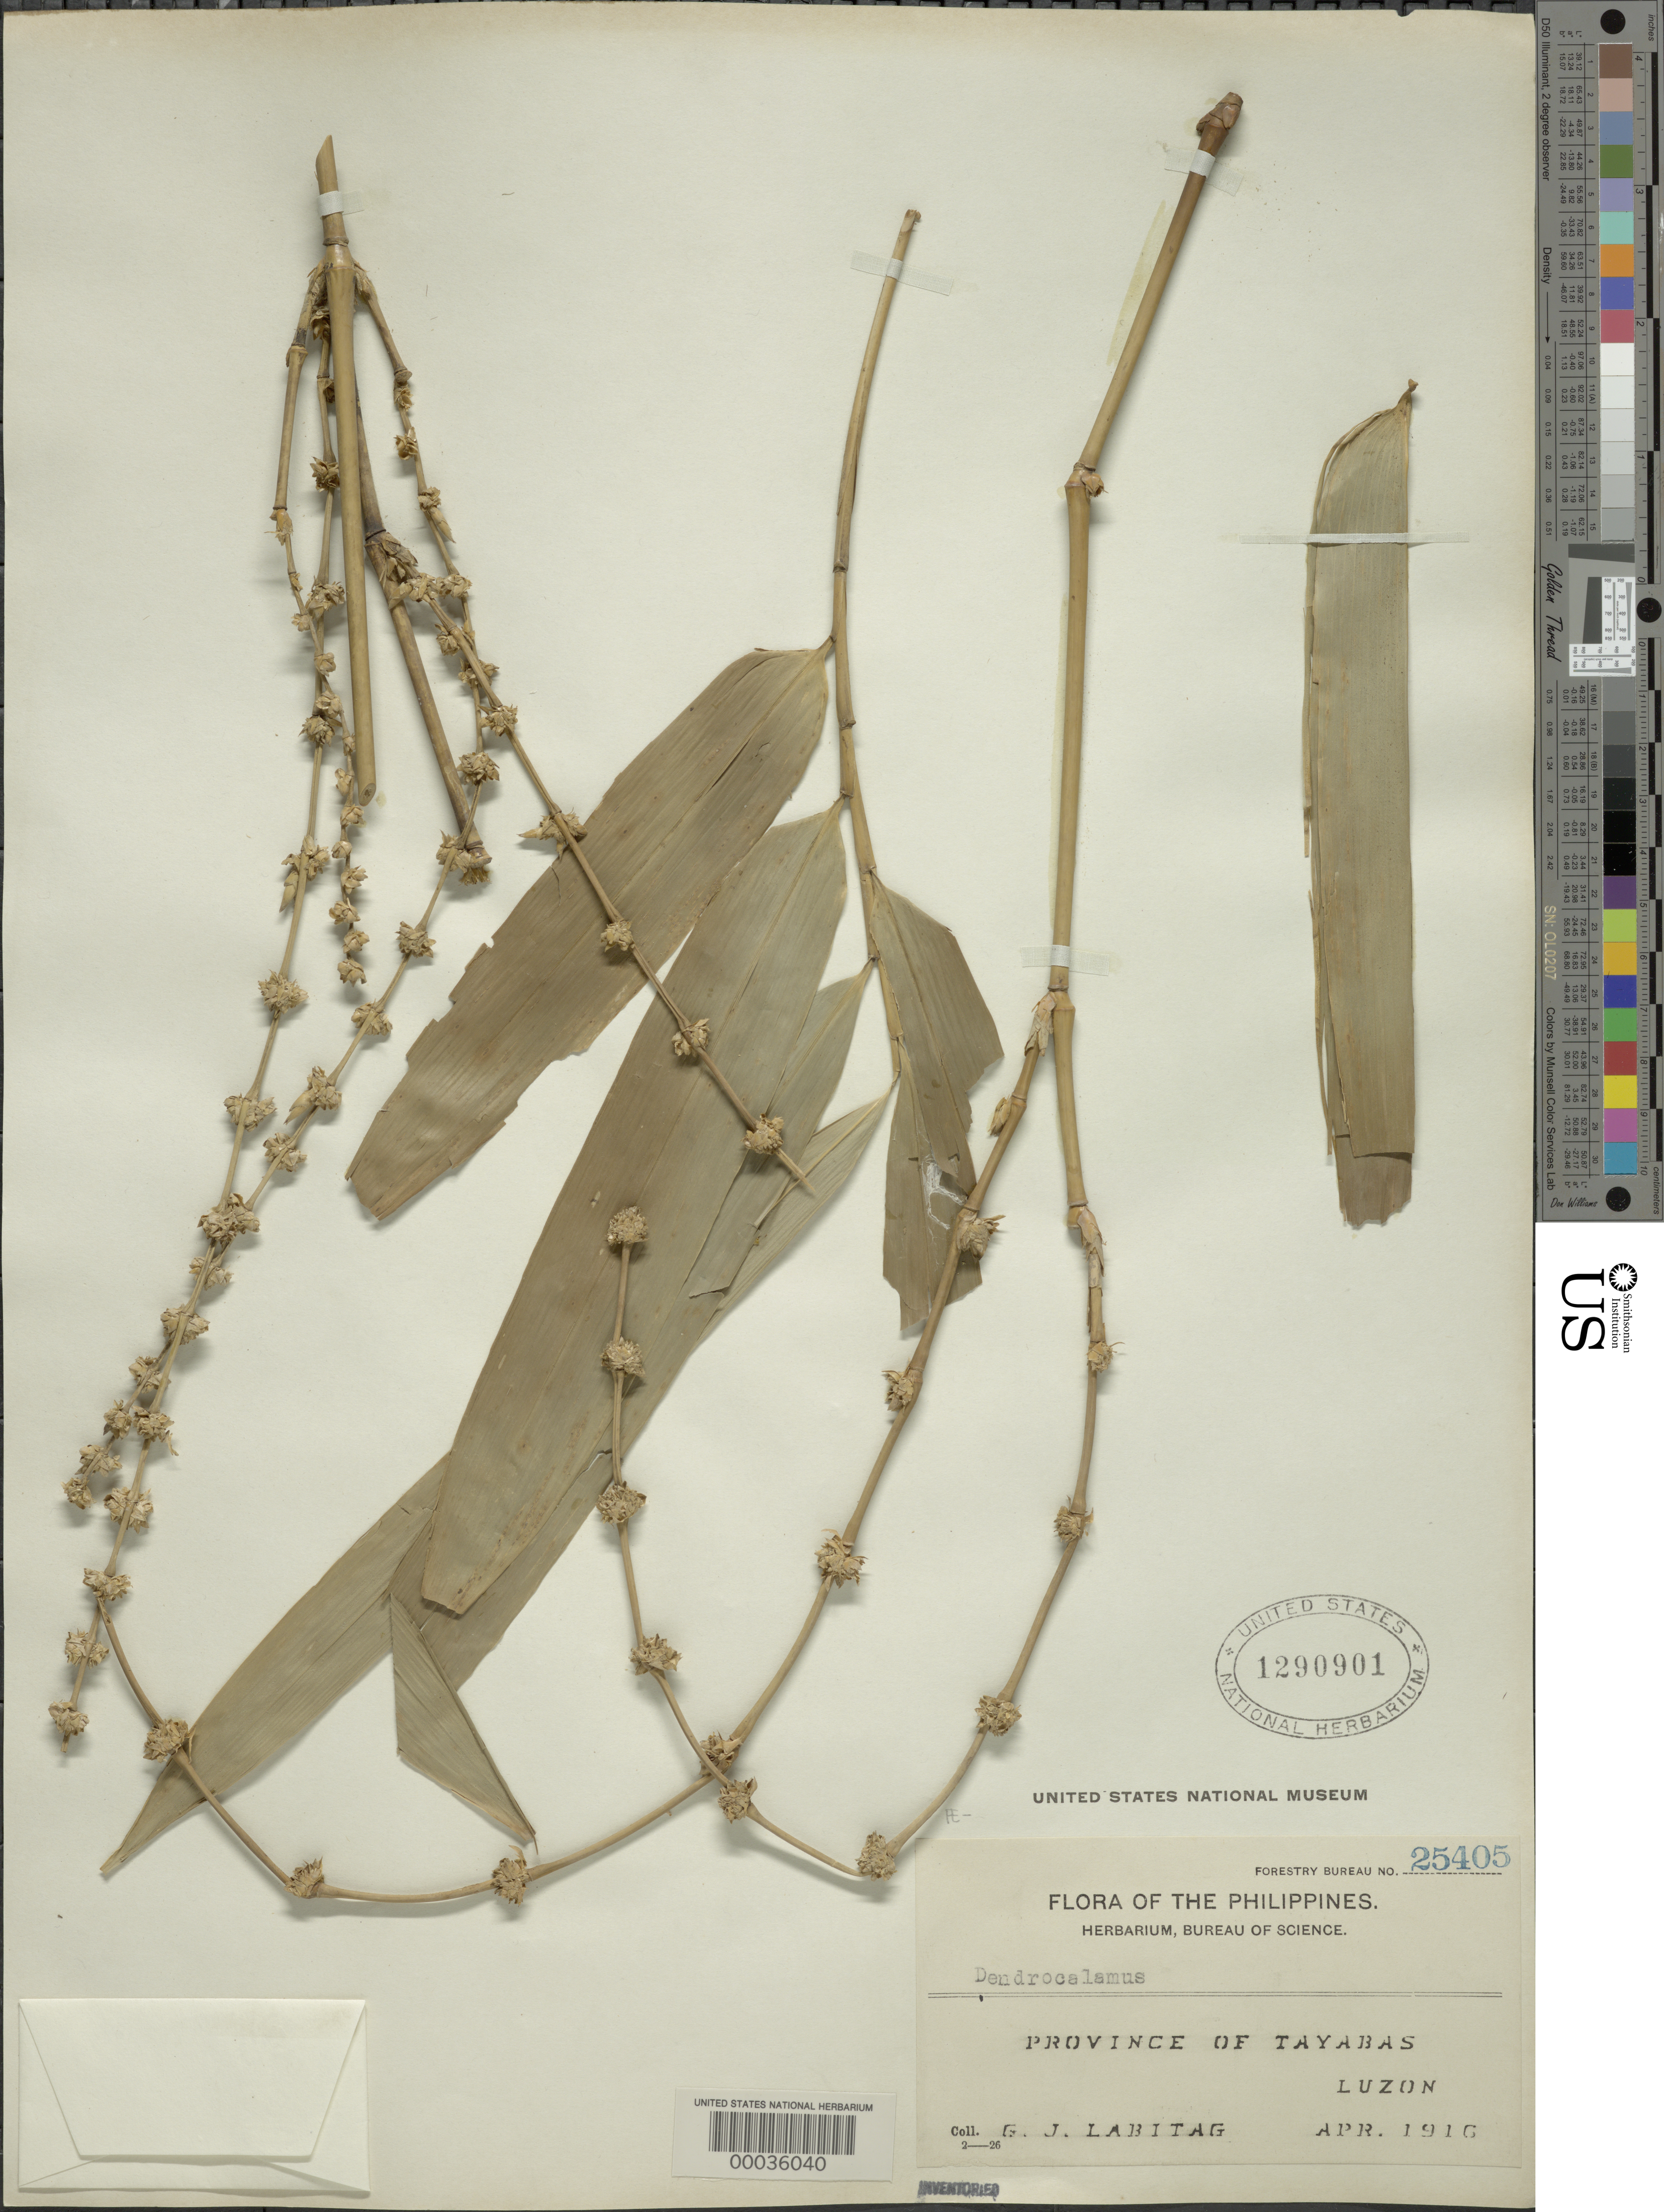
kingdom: Plantae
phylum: Tracheophyta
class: Liliopsida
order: Poales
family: Poaceae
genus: Dendrocalamus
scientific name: Dendrocalamus sp.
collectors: G. Labitag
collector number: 25405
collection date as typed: Apr 1916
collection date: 1916-04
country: Philippines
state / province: Calabarzon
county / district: Quezon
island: Luzon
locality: Tayabas, province of. [= quezon province]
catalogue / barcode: US 1290901